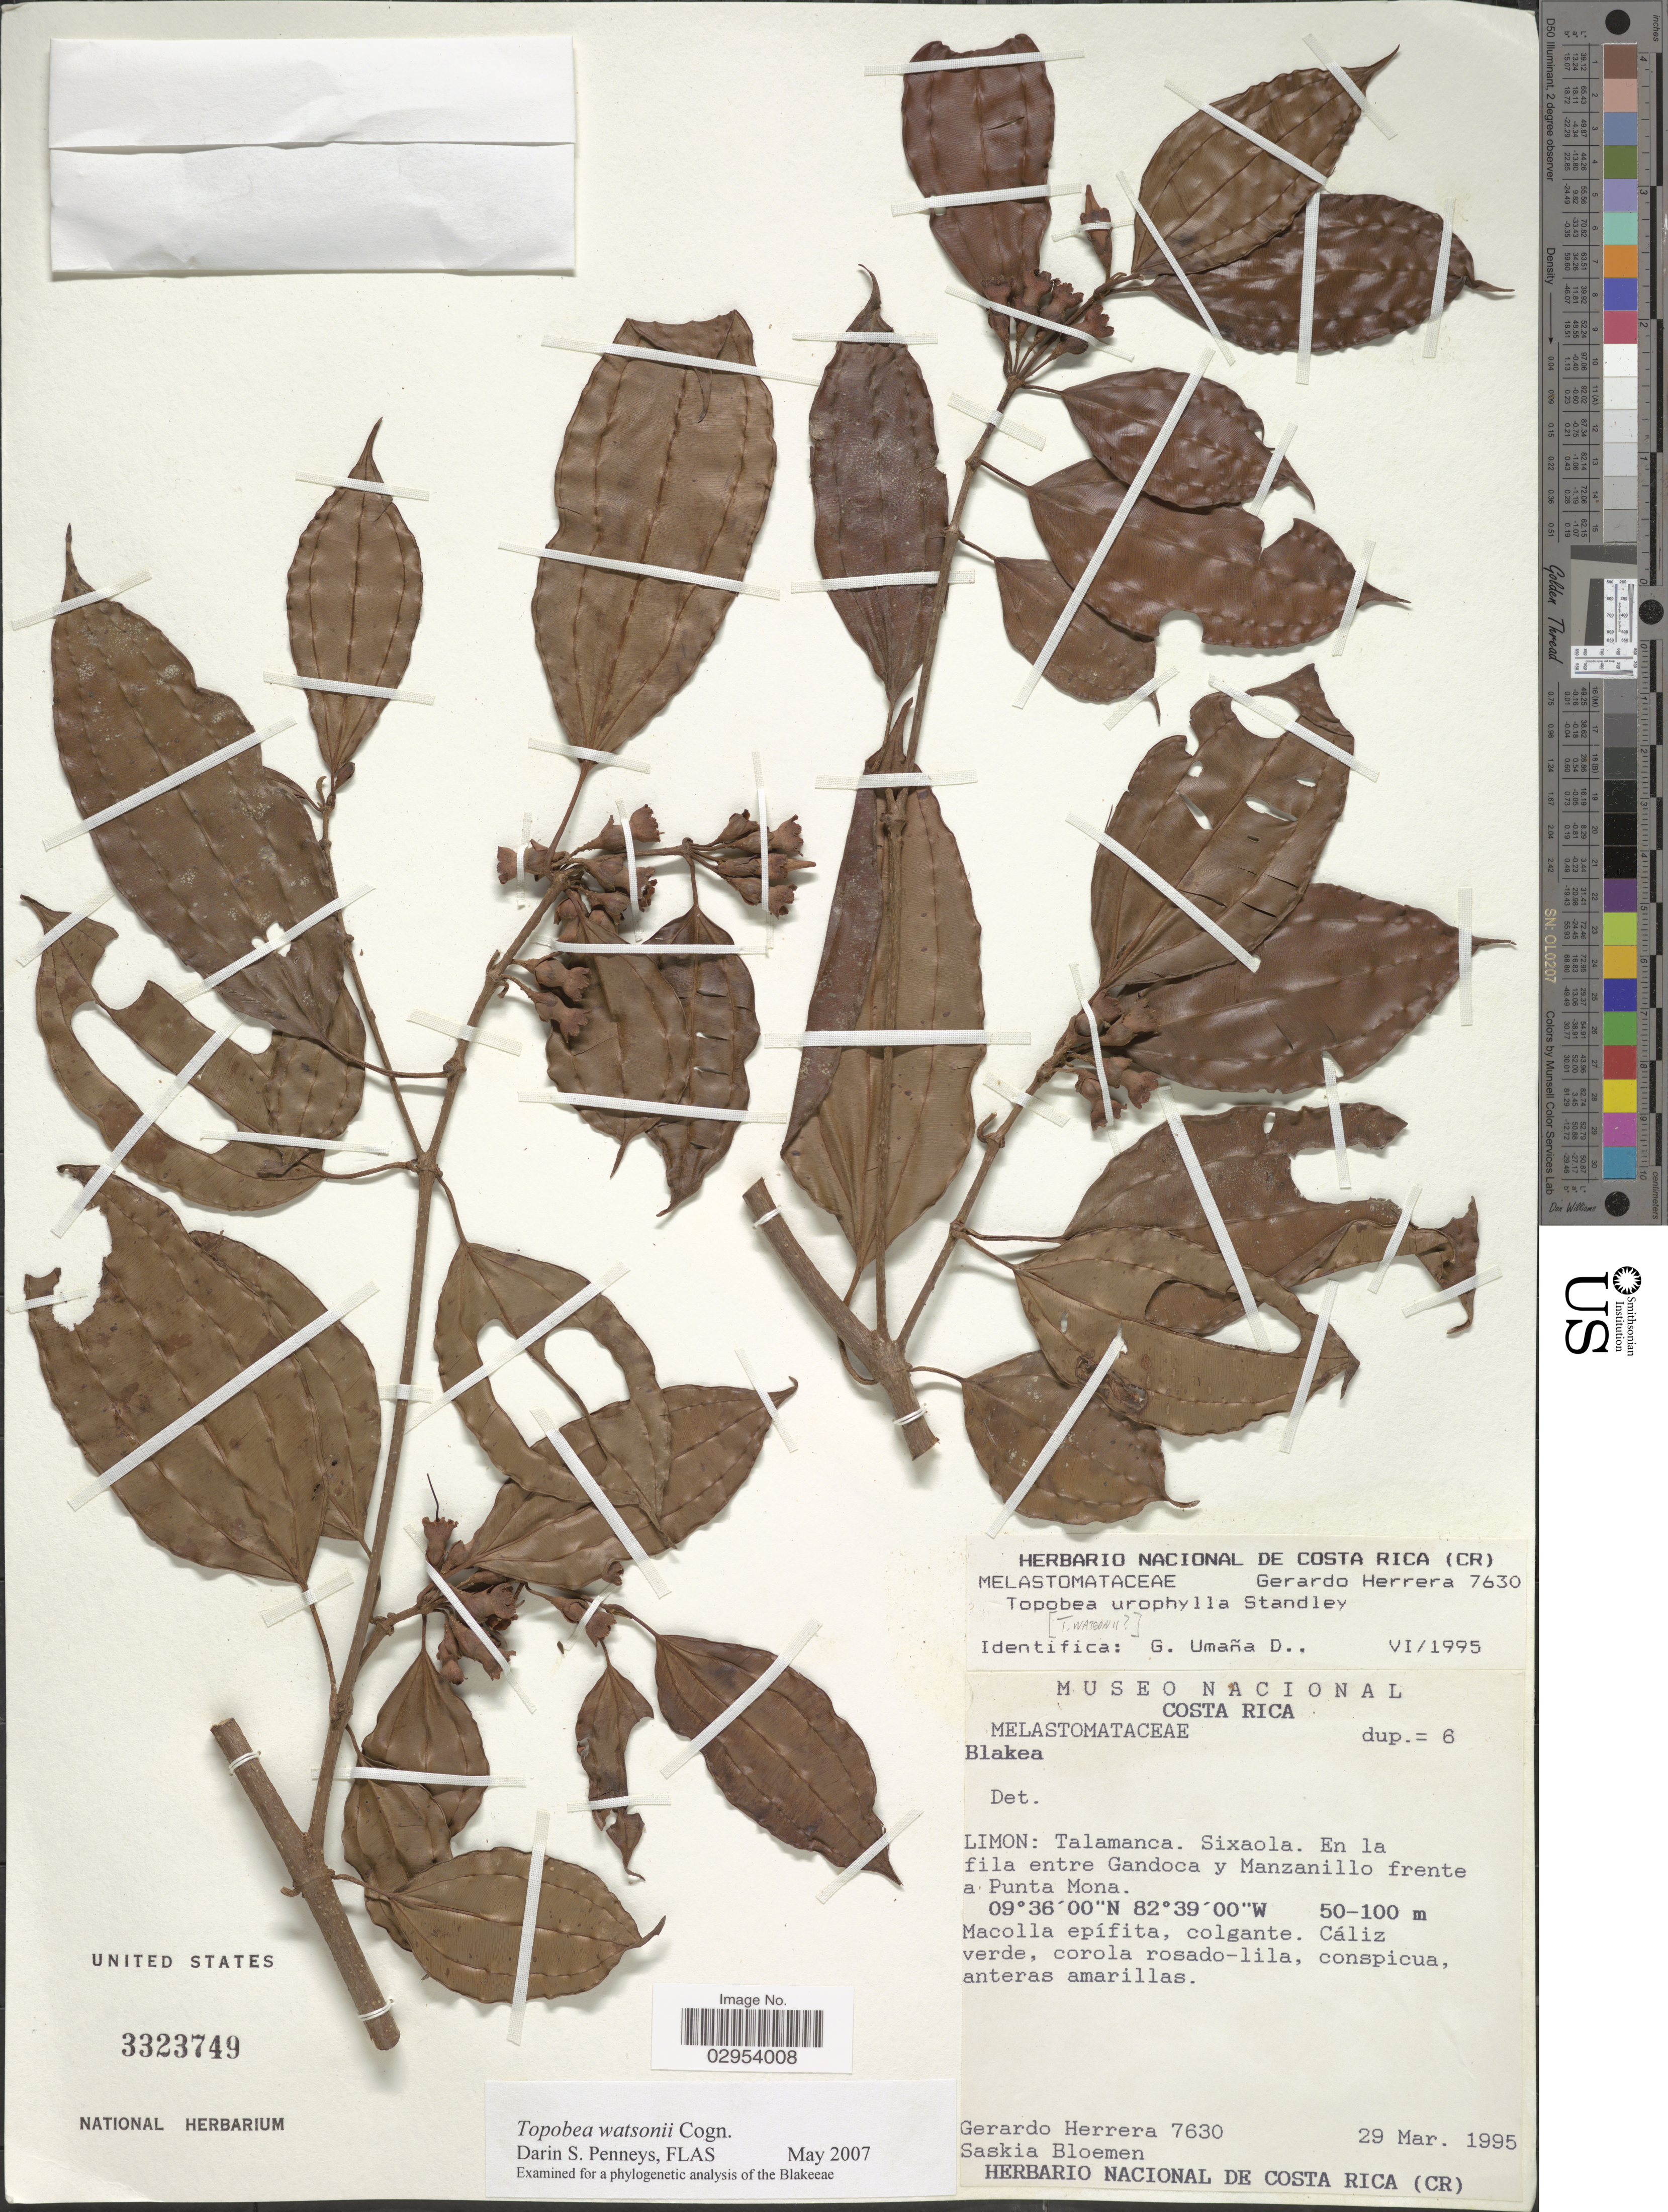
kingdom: Plantae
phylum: Tracheophyta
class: Magnoliopsida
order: Myrtales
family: Melastomataceae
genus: Topobea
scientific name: Topobea watsonii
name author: Cogn.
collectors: G. Herrera & S. Bloemen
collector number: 7630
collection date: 1995-03-29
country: Costa Rica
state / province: Limón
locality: Talamanca. Sixaola. En la fila entre Gandoca y Manzanillo frente a Punta Mona.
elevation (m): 50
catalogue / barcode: US 3323749